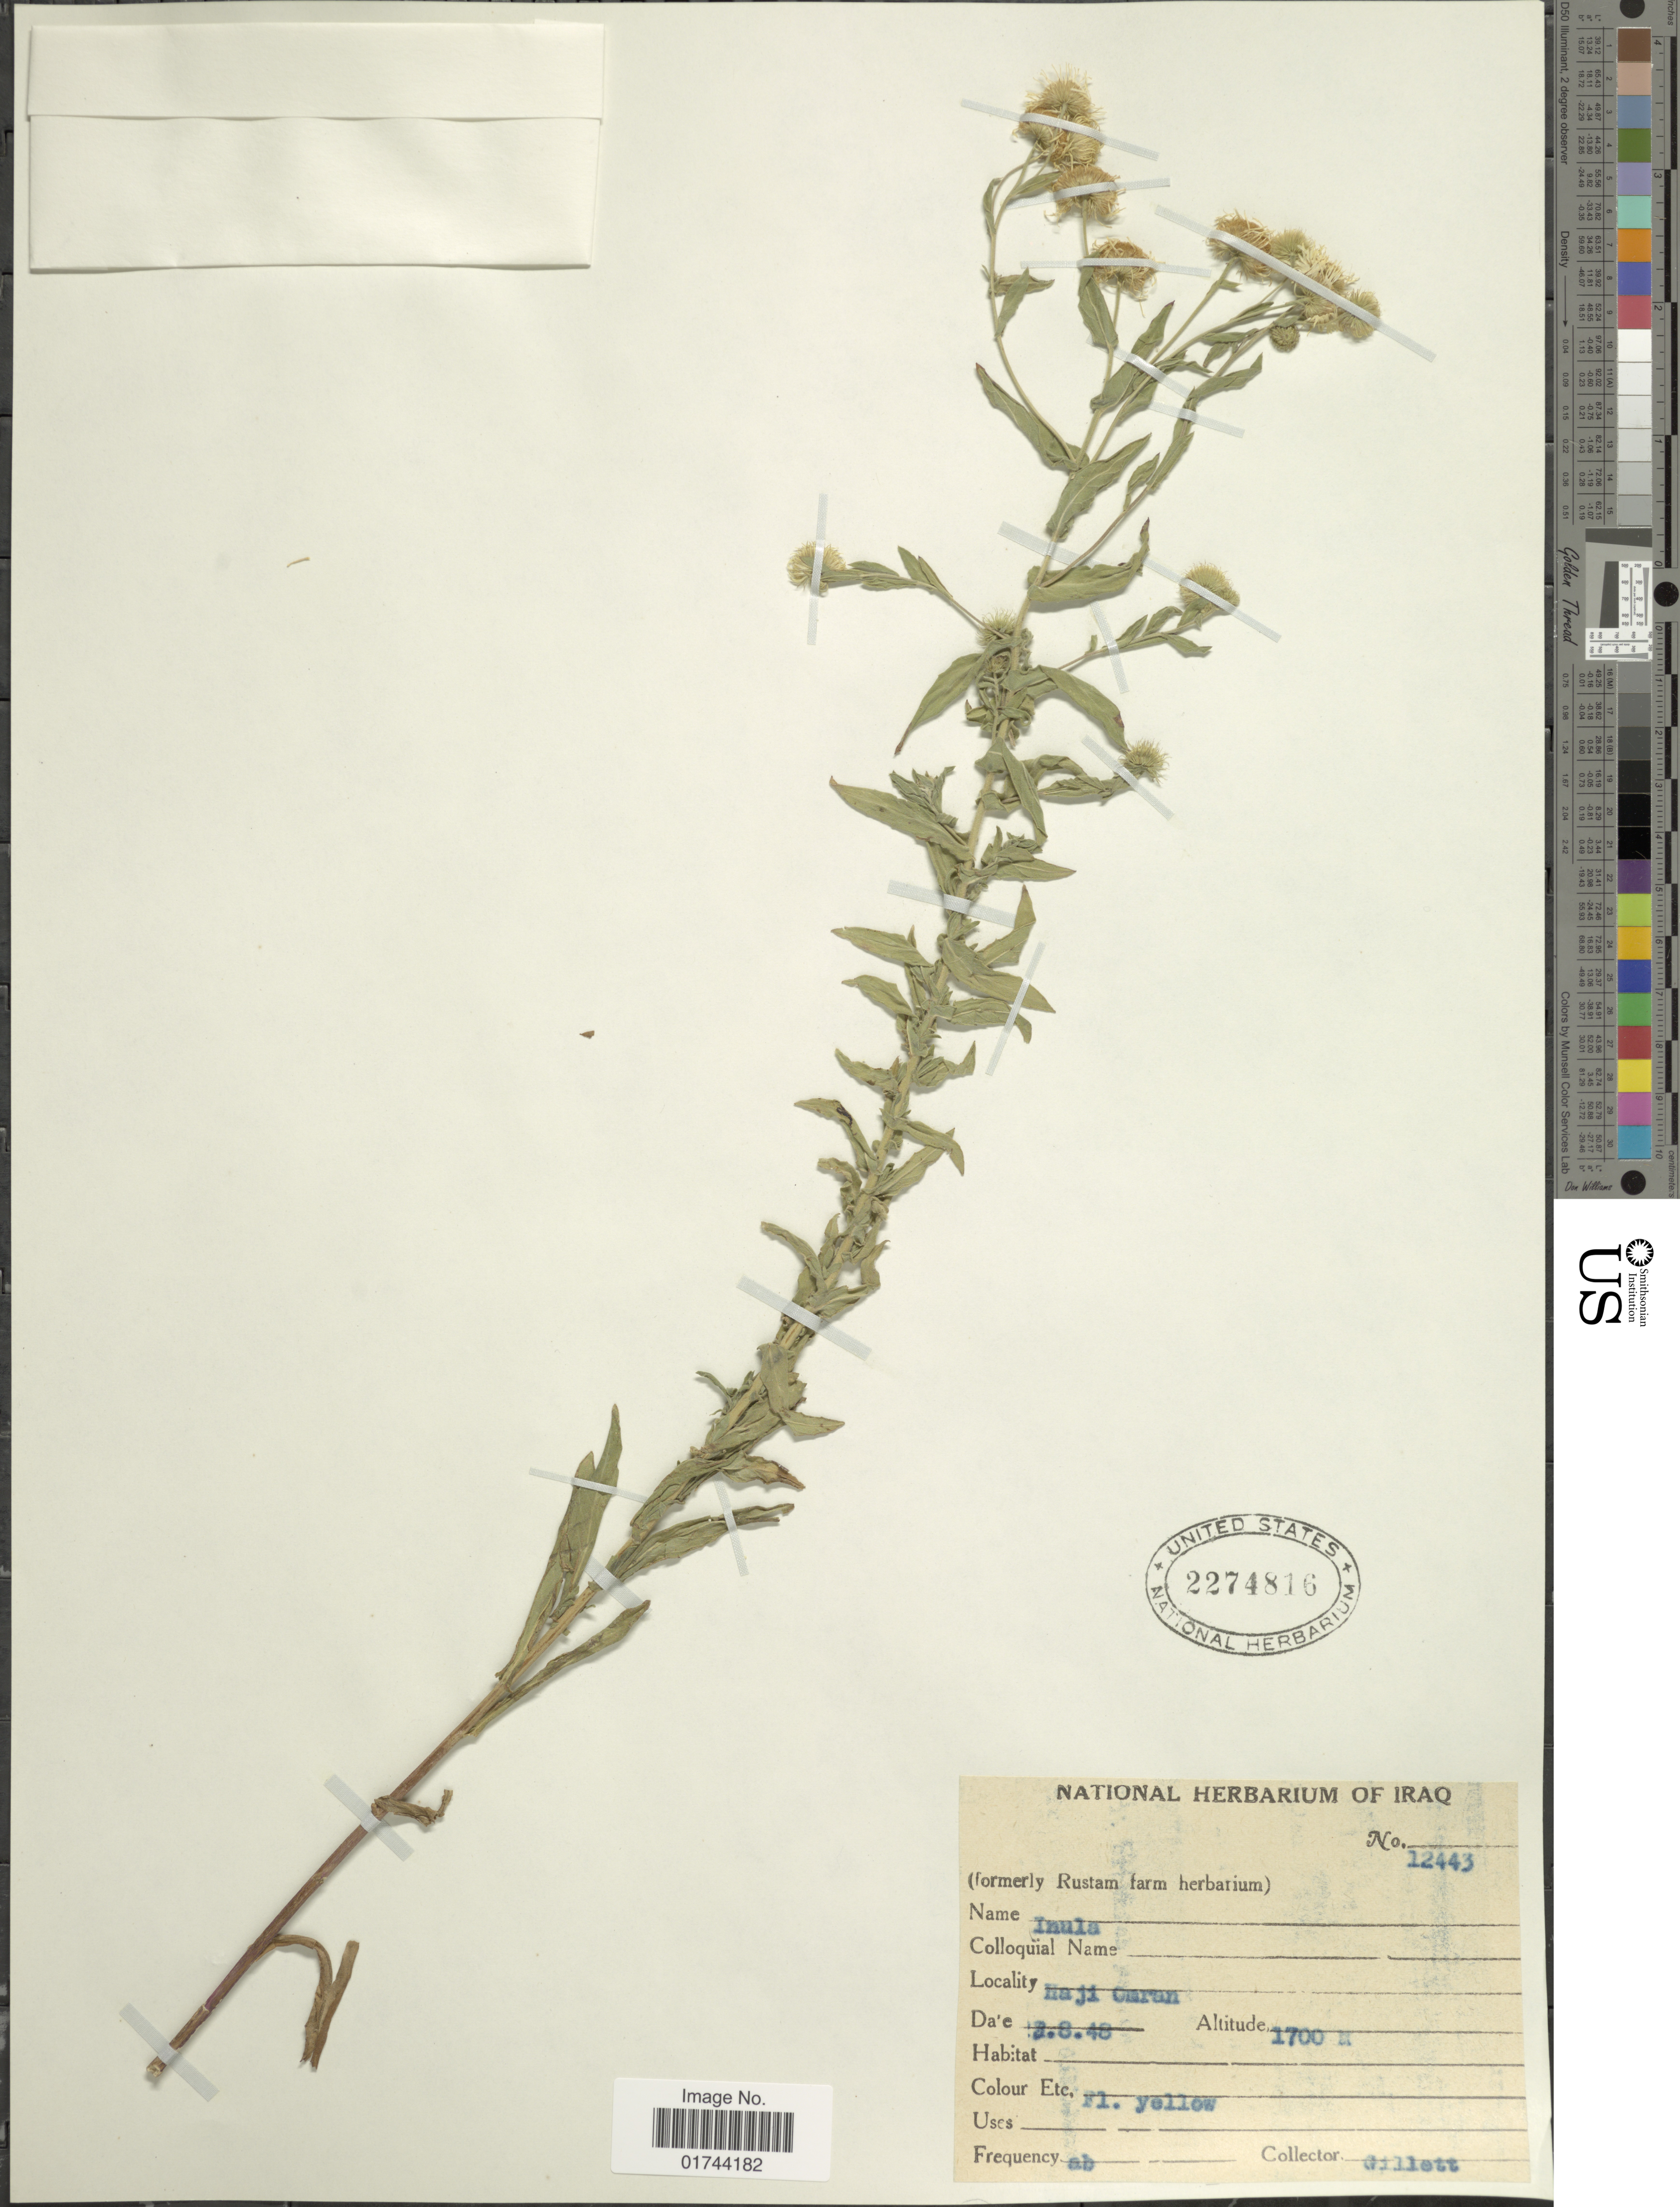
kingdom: Plantae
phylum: Tracheophyta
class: Magnoliopsida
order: Asterales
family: Asteraceae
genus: Inula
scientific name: Inula sp.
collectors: Gillett, --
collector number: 12443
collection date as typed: Transcribed d/m/y: 22/8/48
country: Iraq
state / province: Arbil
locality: Haji Oaran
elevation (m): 1700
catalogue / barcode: US 2274816